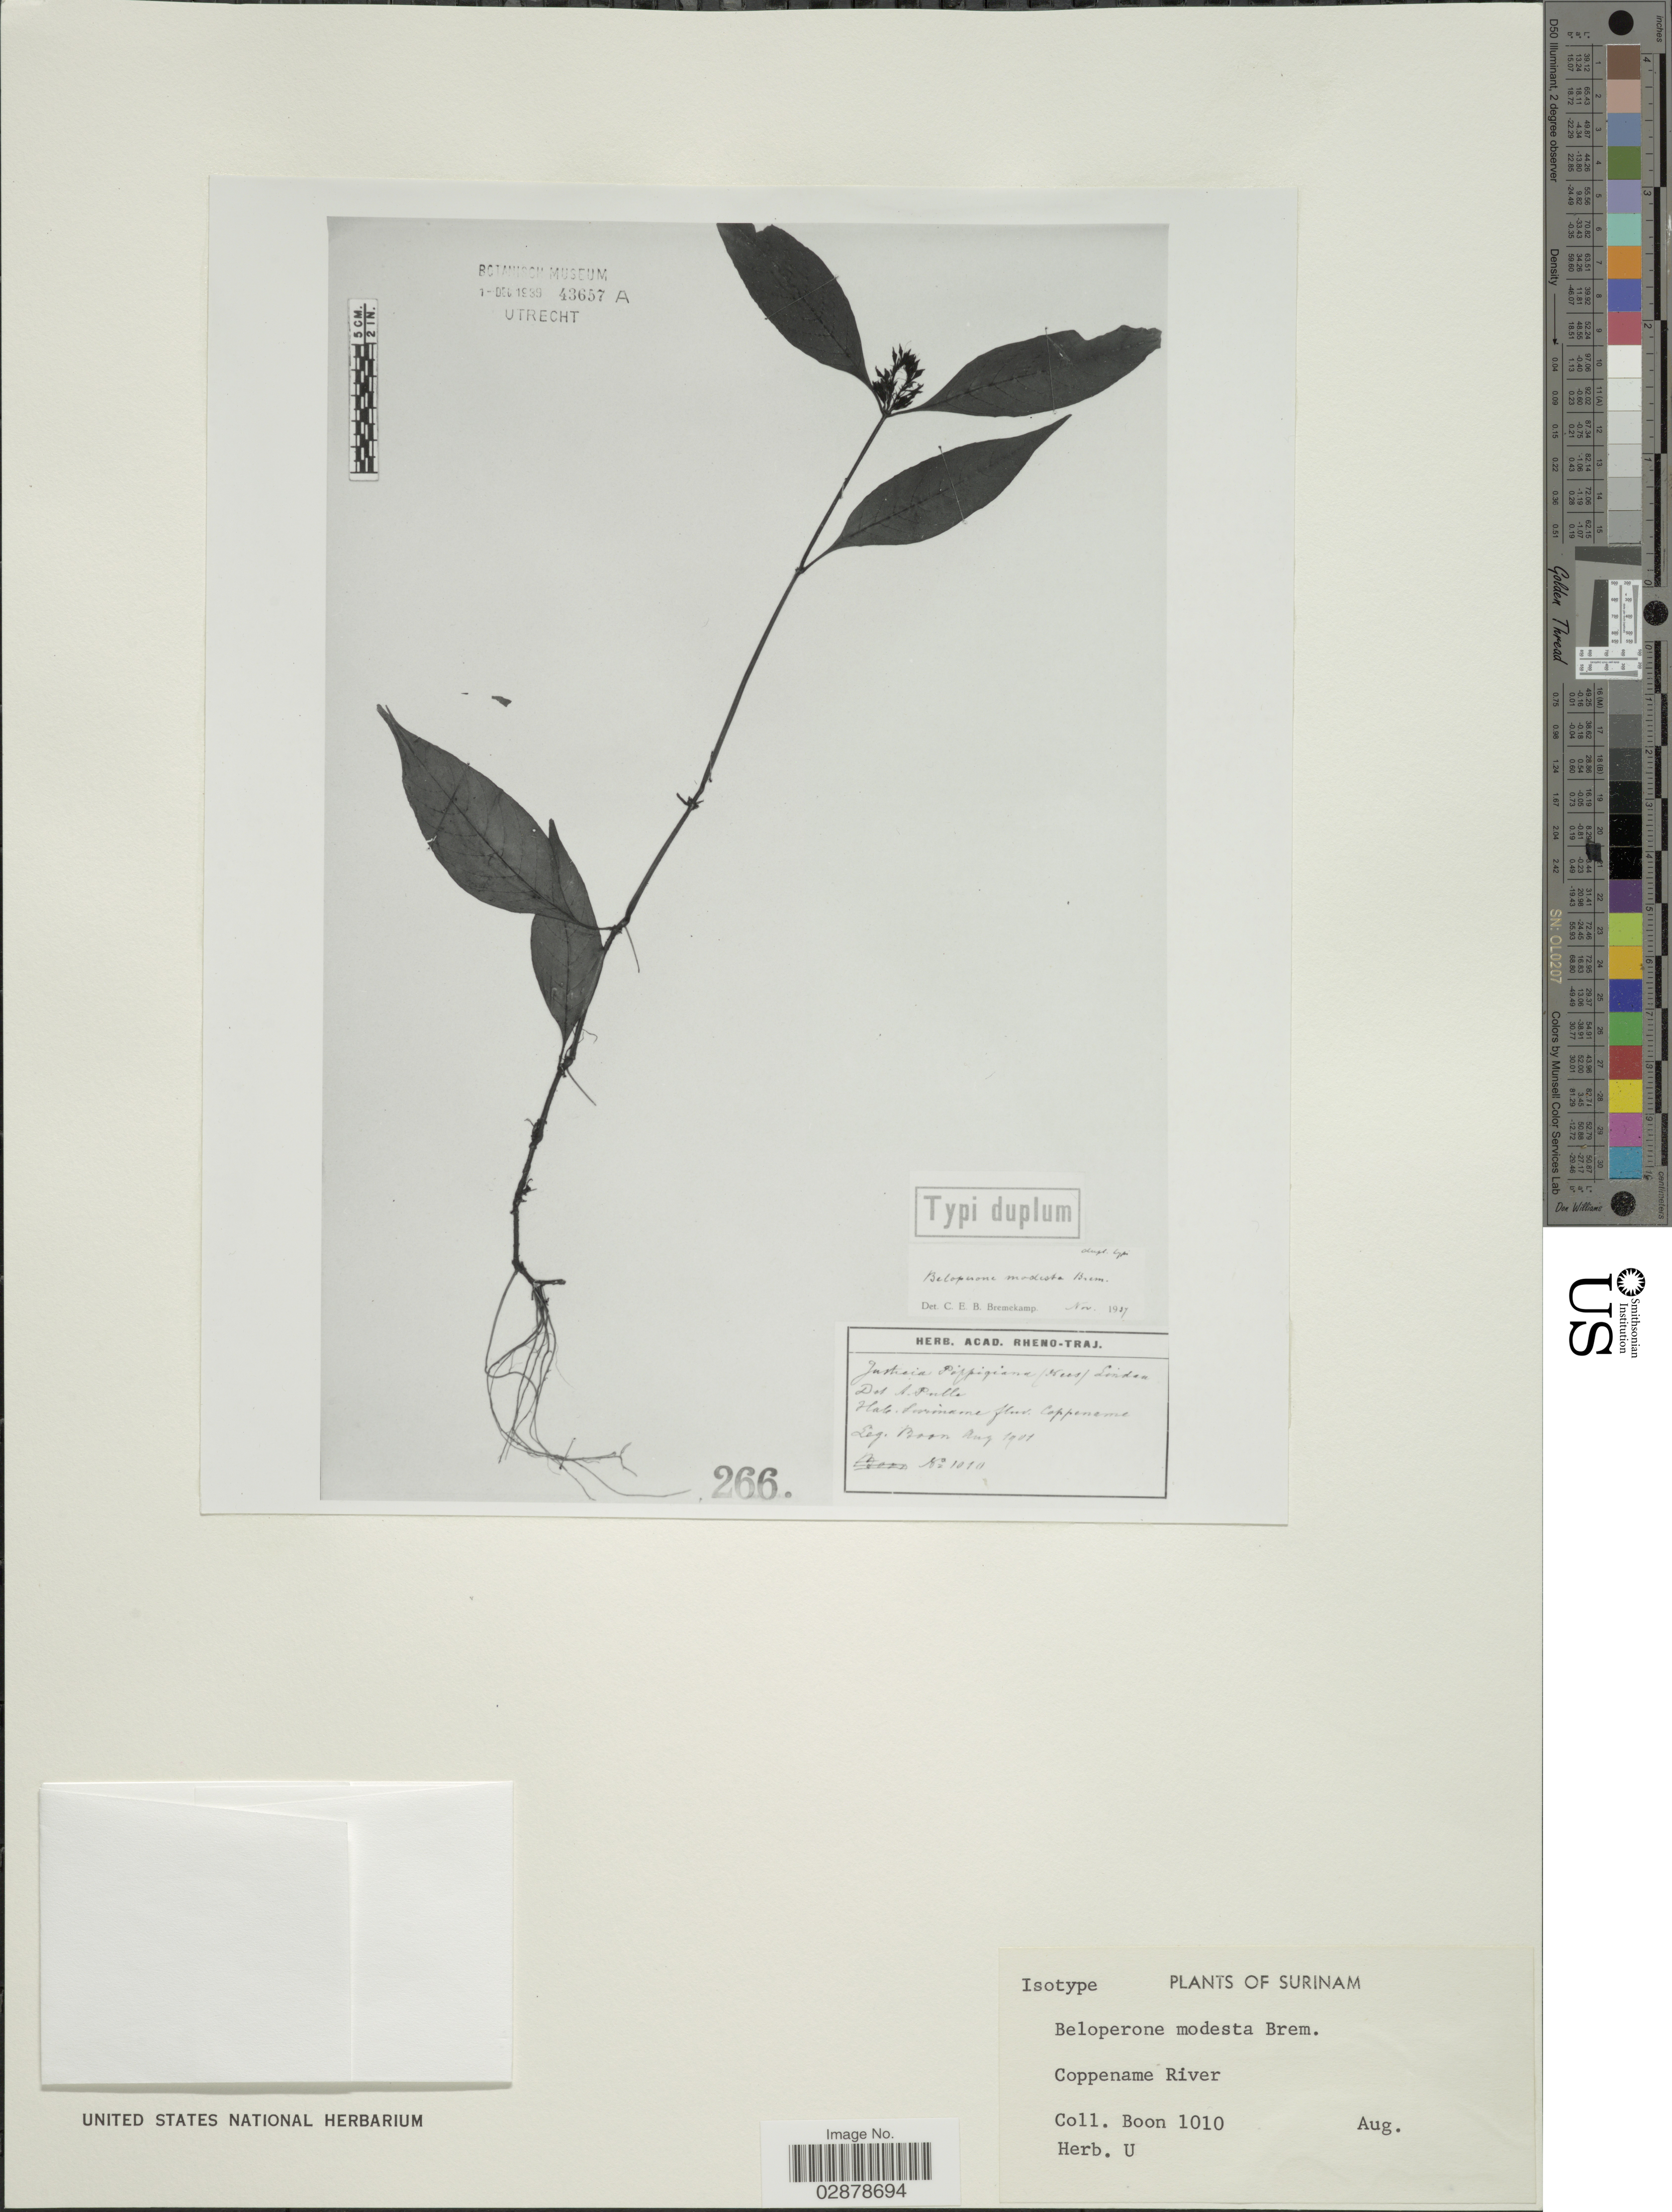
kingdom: Plantae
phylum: Tracheophyta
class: Magnoliopsida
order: Lamiales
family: Acanthaceae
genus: Justicia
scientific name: Justicia coppenamensis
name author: Wassh.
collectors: H. Boon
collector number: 1010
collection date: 1901-08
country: Suriname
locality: Coppename River.